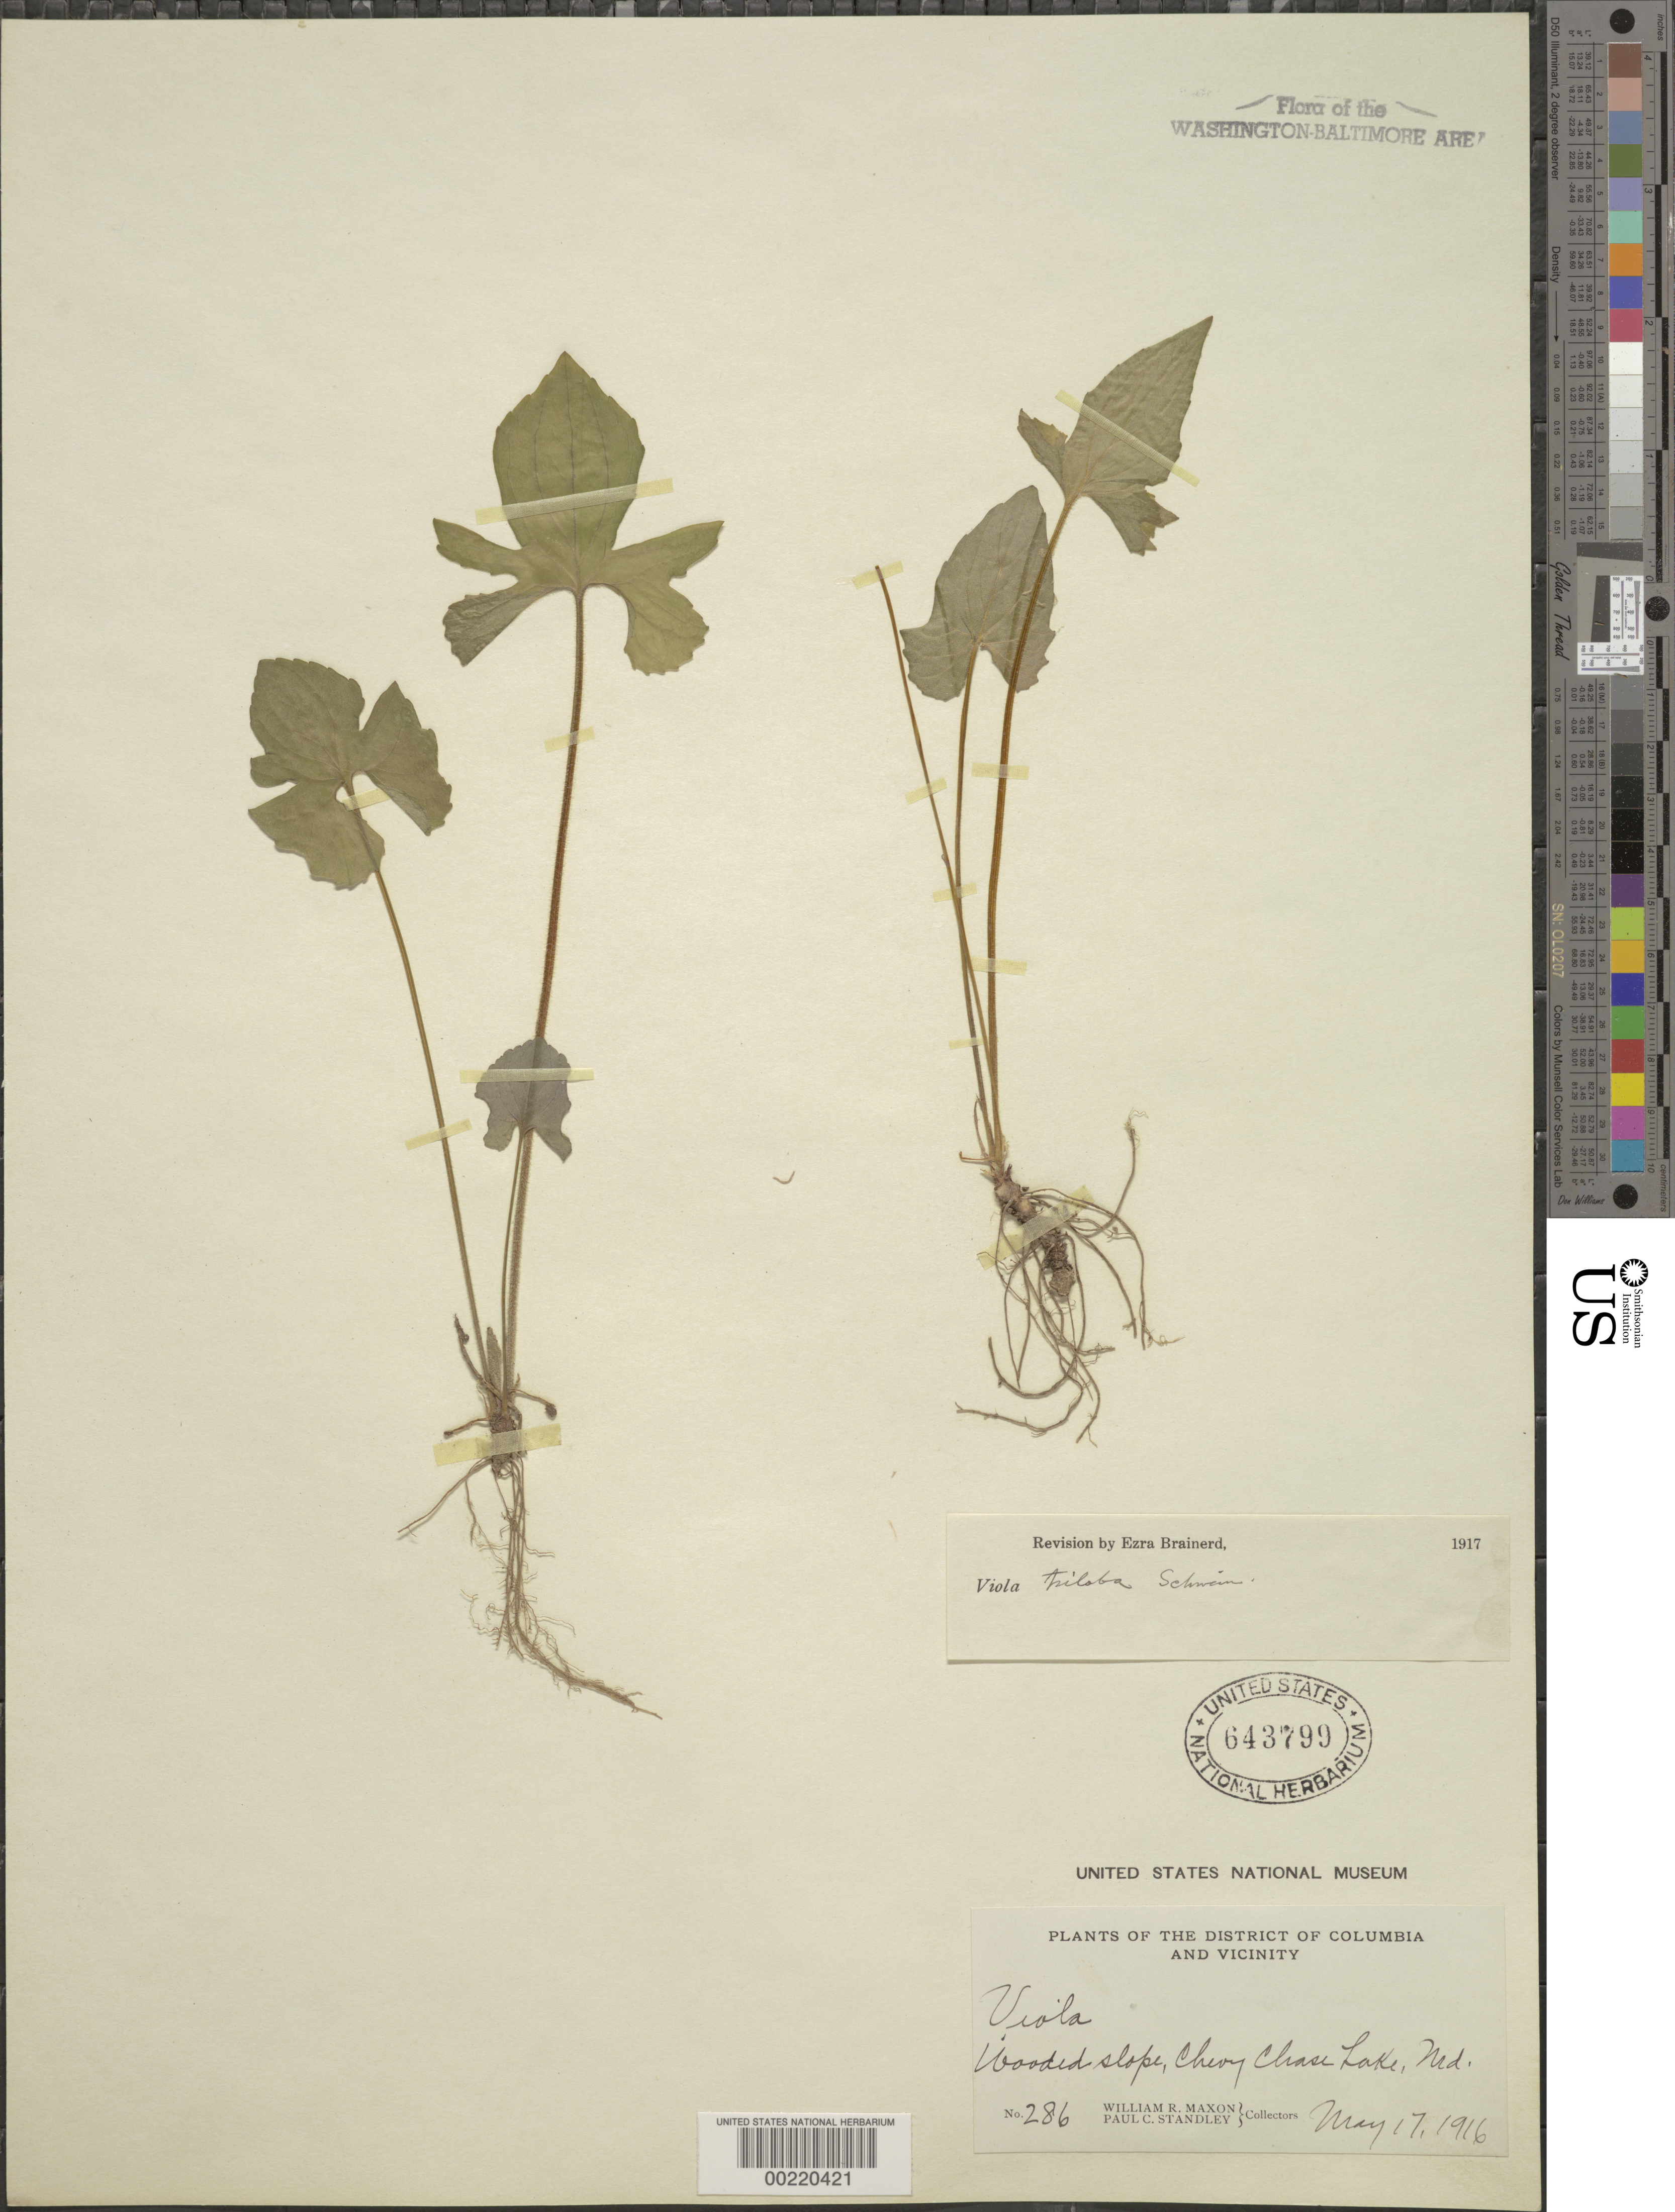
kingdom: Plantae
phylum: Tracheophyta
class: Magnoliopsida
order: Malpighiales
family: Violaceae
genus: Viola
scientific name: Viola palmata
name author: L.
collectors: W. R. Maxon & P. C. Standley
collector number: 286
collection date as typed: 17 May 1916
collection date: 1916-05-17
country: United States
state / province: Maryland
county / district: Montgomery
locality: Chevy Chase Lake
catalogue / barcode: US 643799